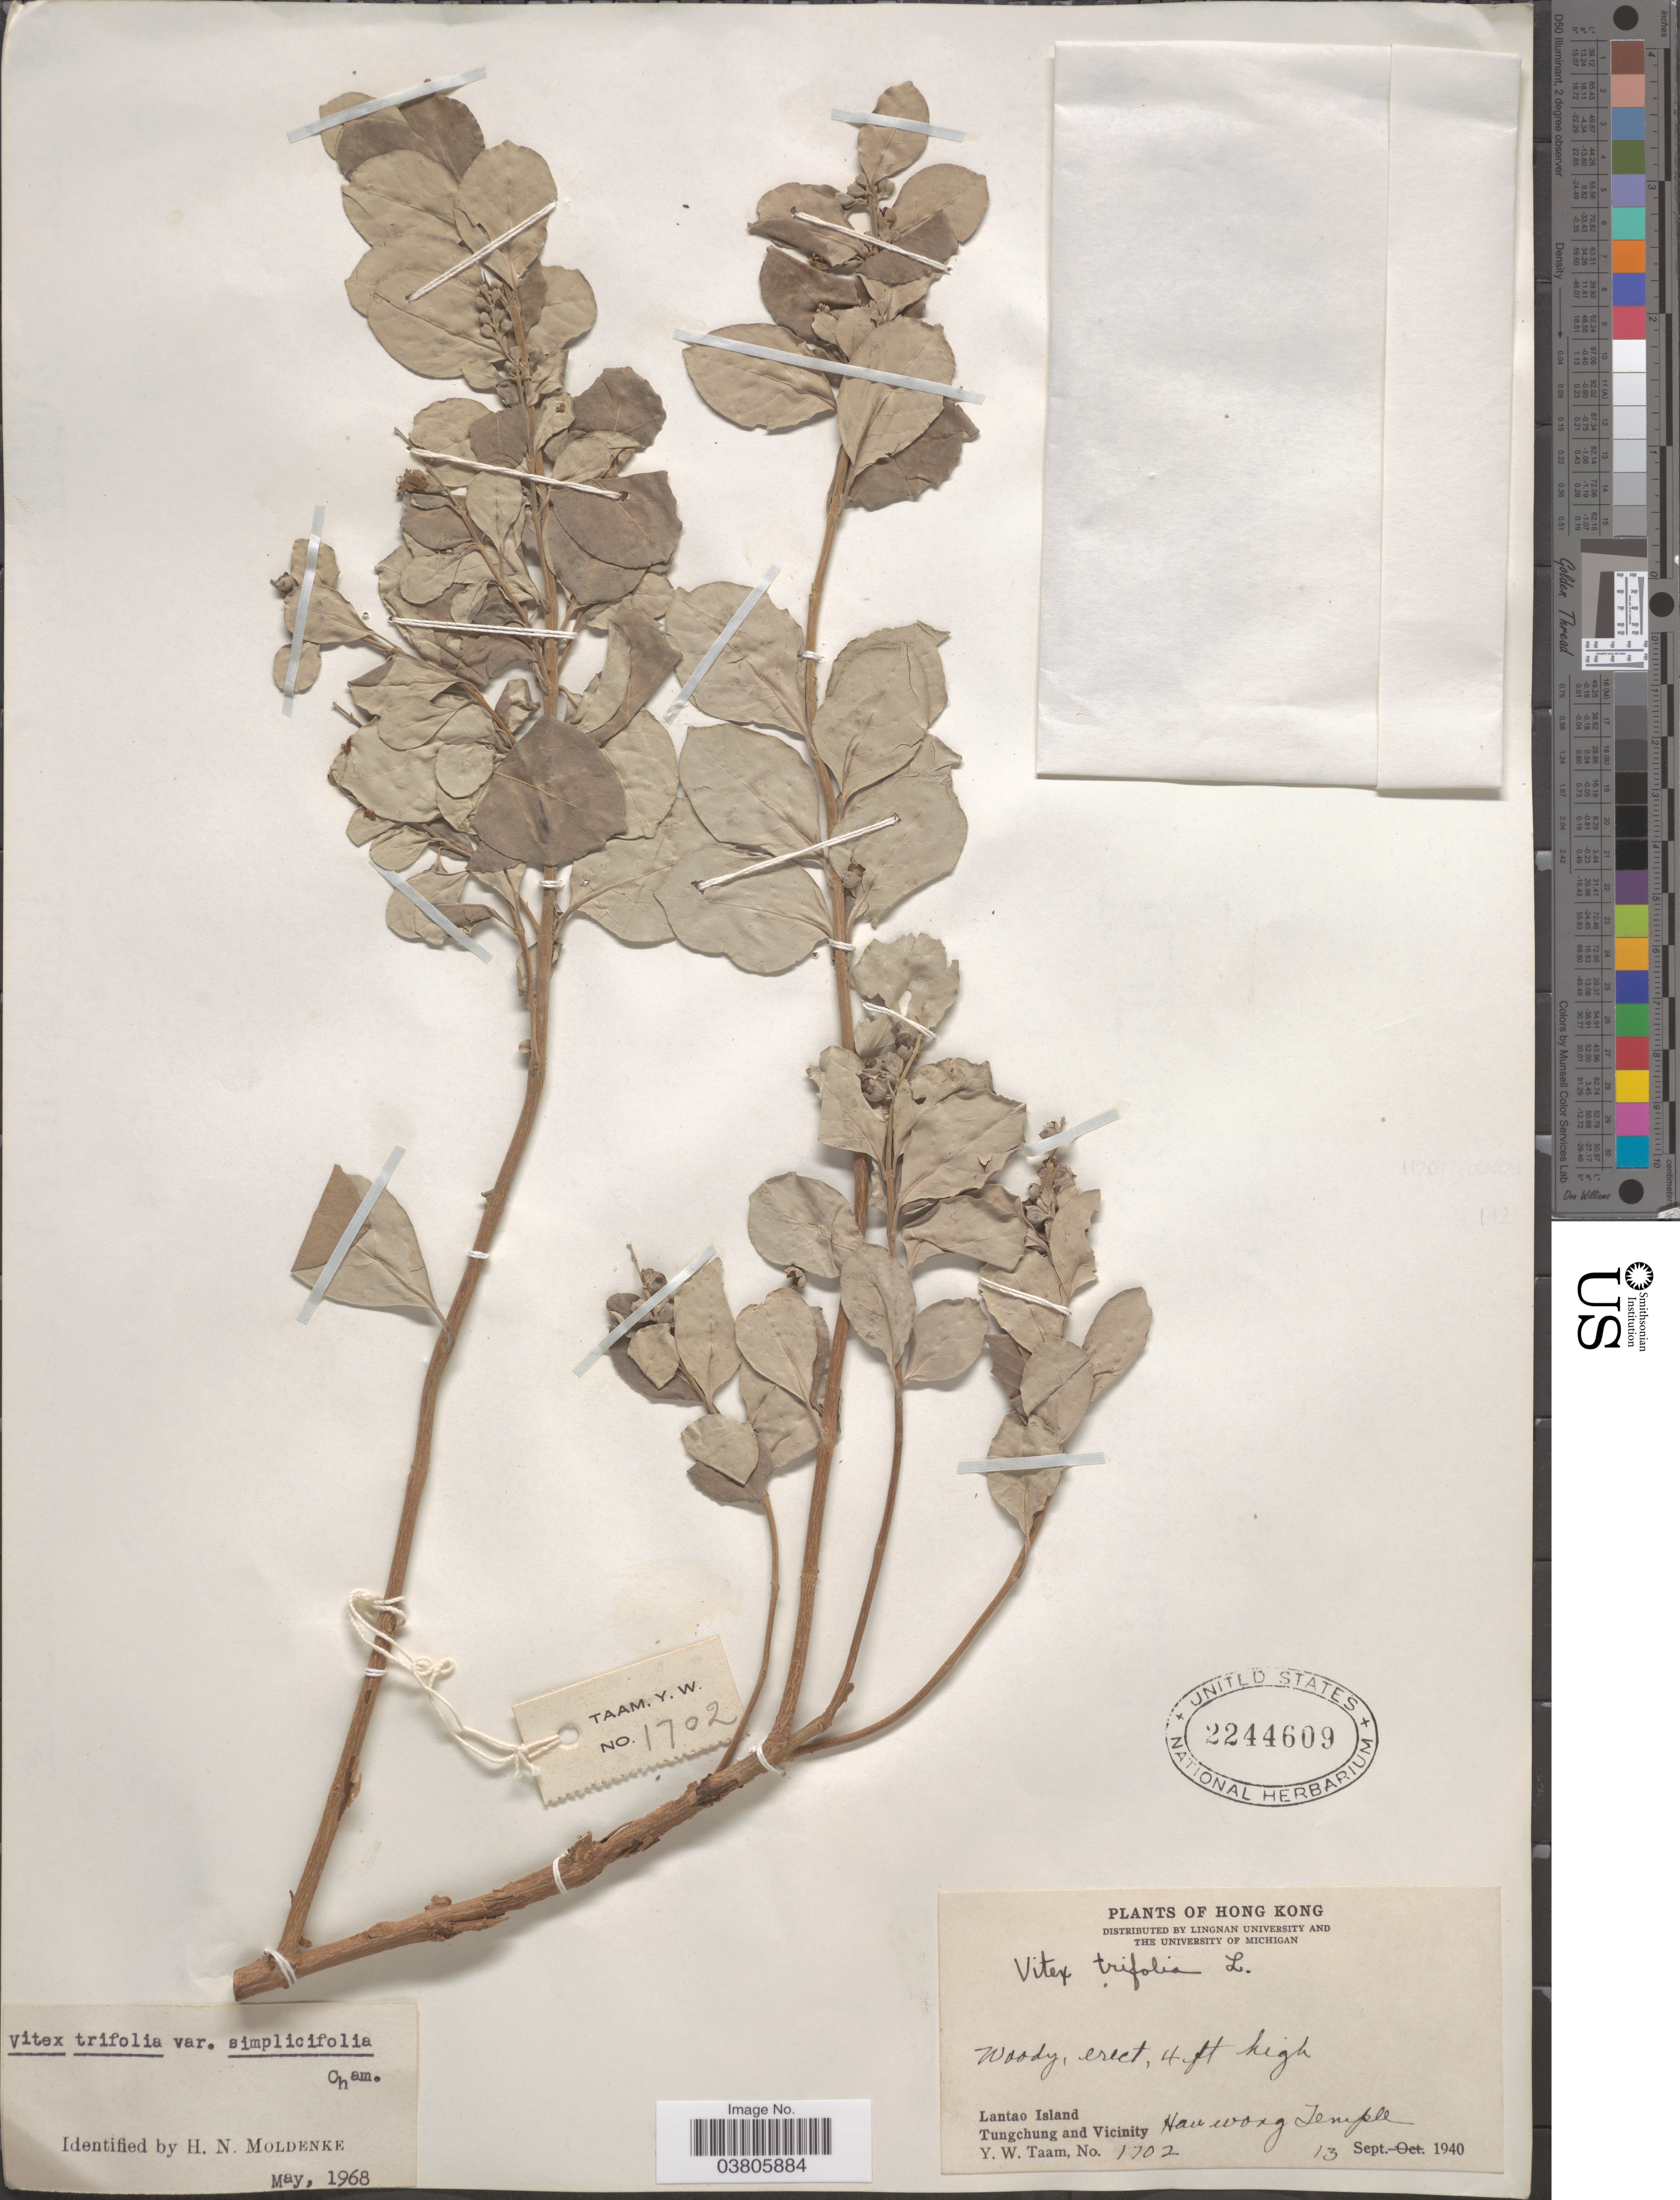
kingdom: Plantae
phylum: Tracheophyta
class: Magnoliopsida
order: Lamiales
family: Lamiaceae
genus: Vitex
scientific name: Vitex negundo var. simplicifolia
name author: D.K. Zang & J.W. Sun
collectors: Y. W. Taam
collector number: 1702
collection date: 1940-09-13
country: China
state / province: Hong Kong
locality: Lantao Island. Tungchung and Vicinity. hau wong Temple.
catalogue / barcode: US 2244609